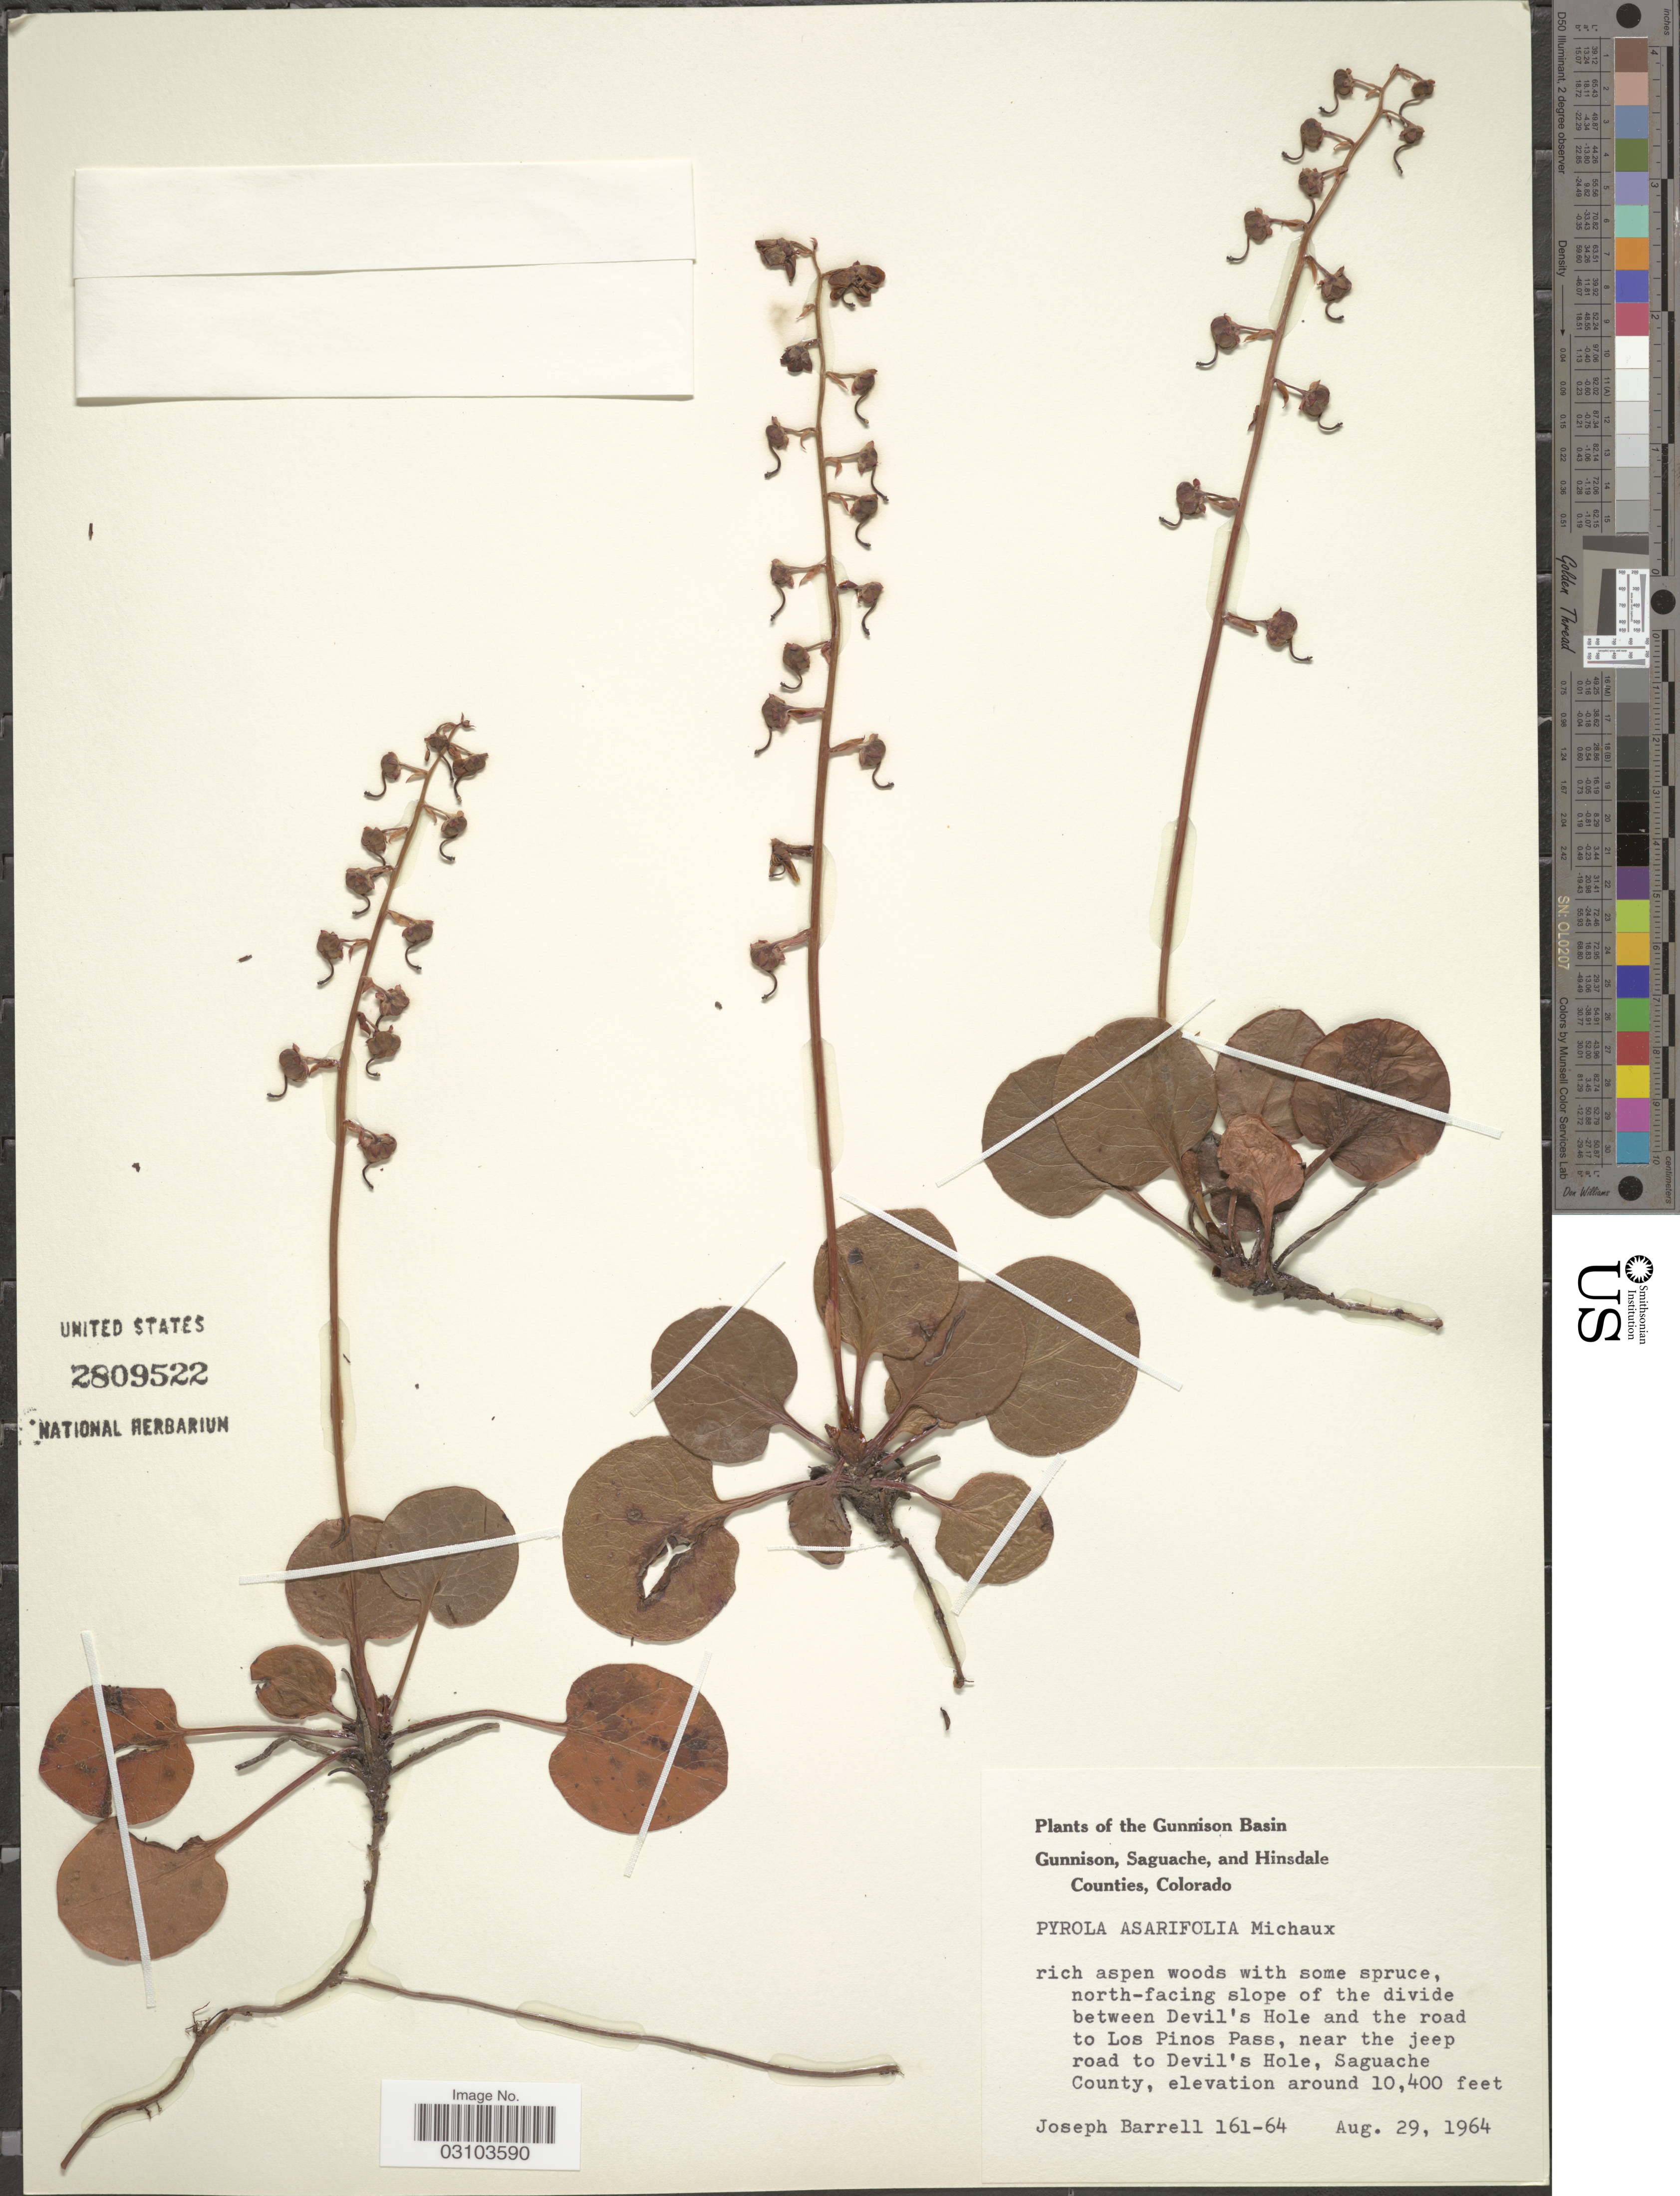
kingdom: Plantae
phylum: Tracheophyta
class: Magnoliopsida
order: Ericales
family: Ericaceae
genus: Pyrola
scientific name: Pyrola asarifolia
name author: Michx.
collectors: J. Barrell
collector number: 161-64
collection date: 1964-08-29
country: United States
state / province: Colorado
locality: North-facing slope of the divide between Devil's Hole and the road to Los Pinos Pass, near the jeep road to Devil's Hole, Saguache County.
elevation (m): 3170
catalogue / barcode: US 2809522